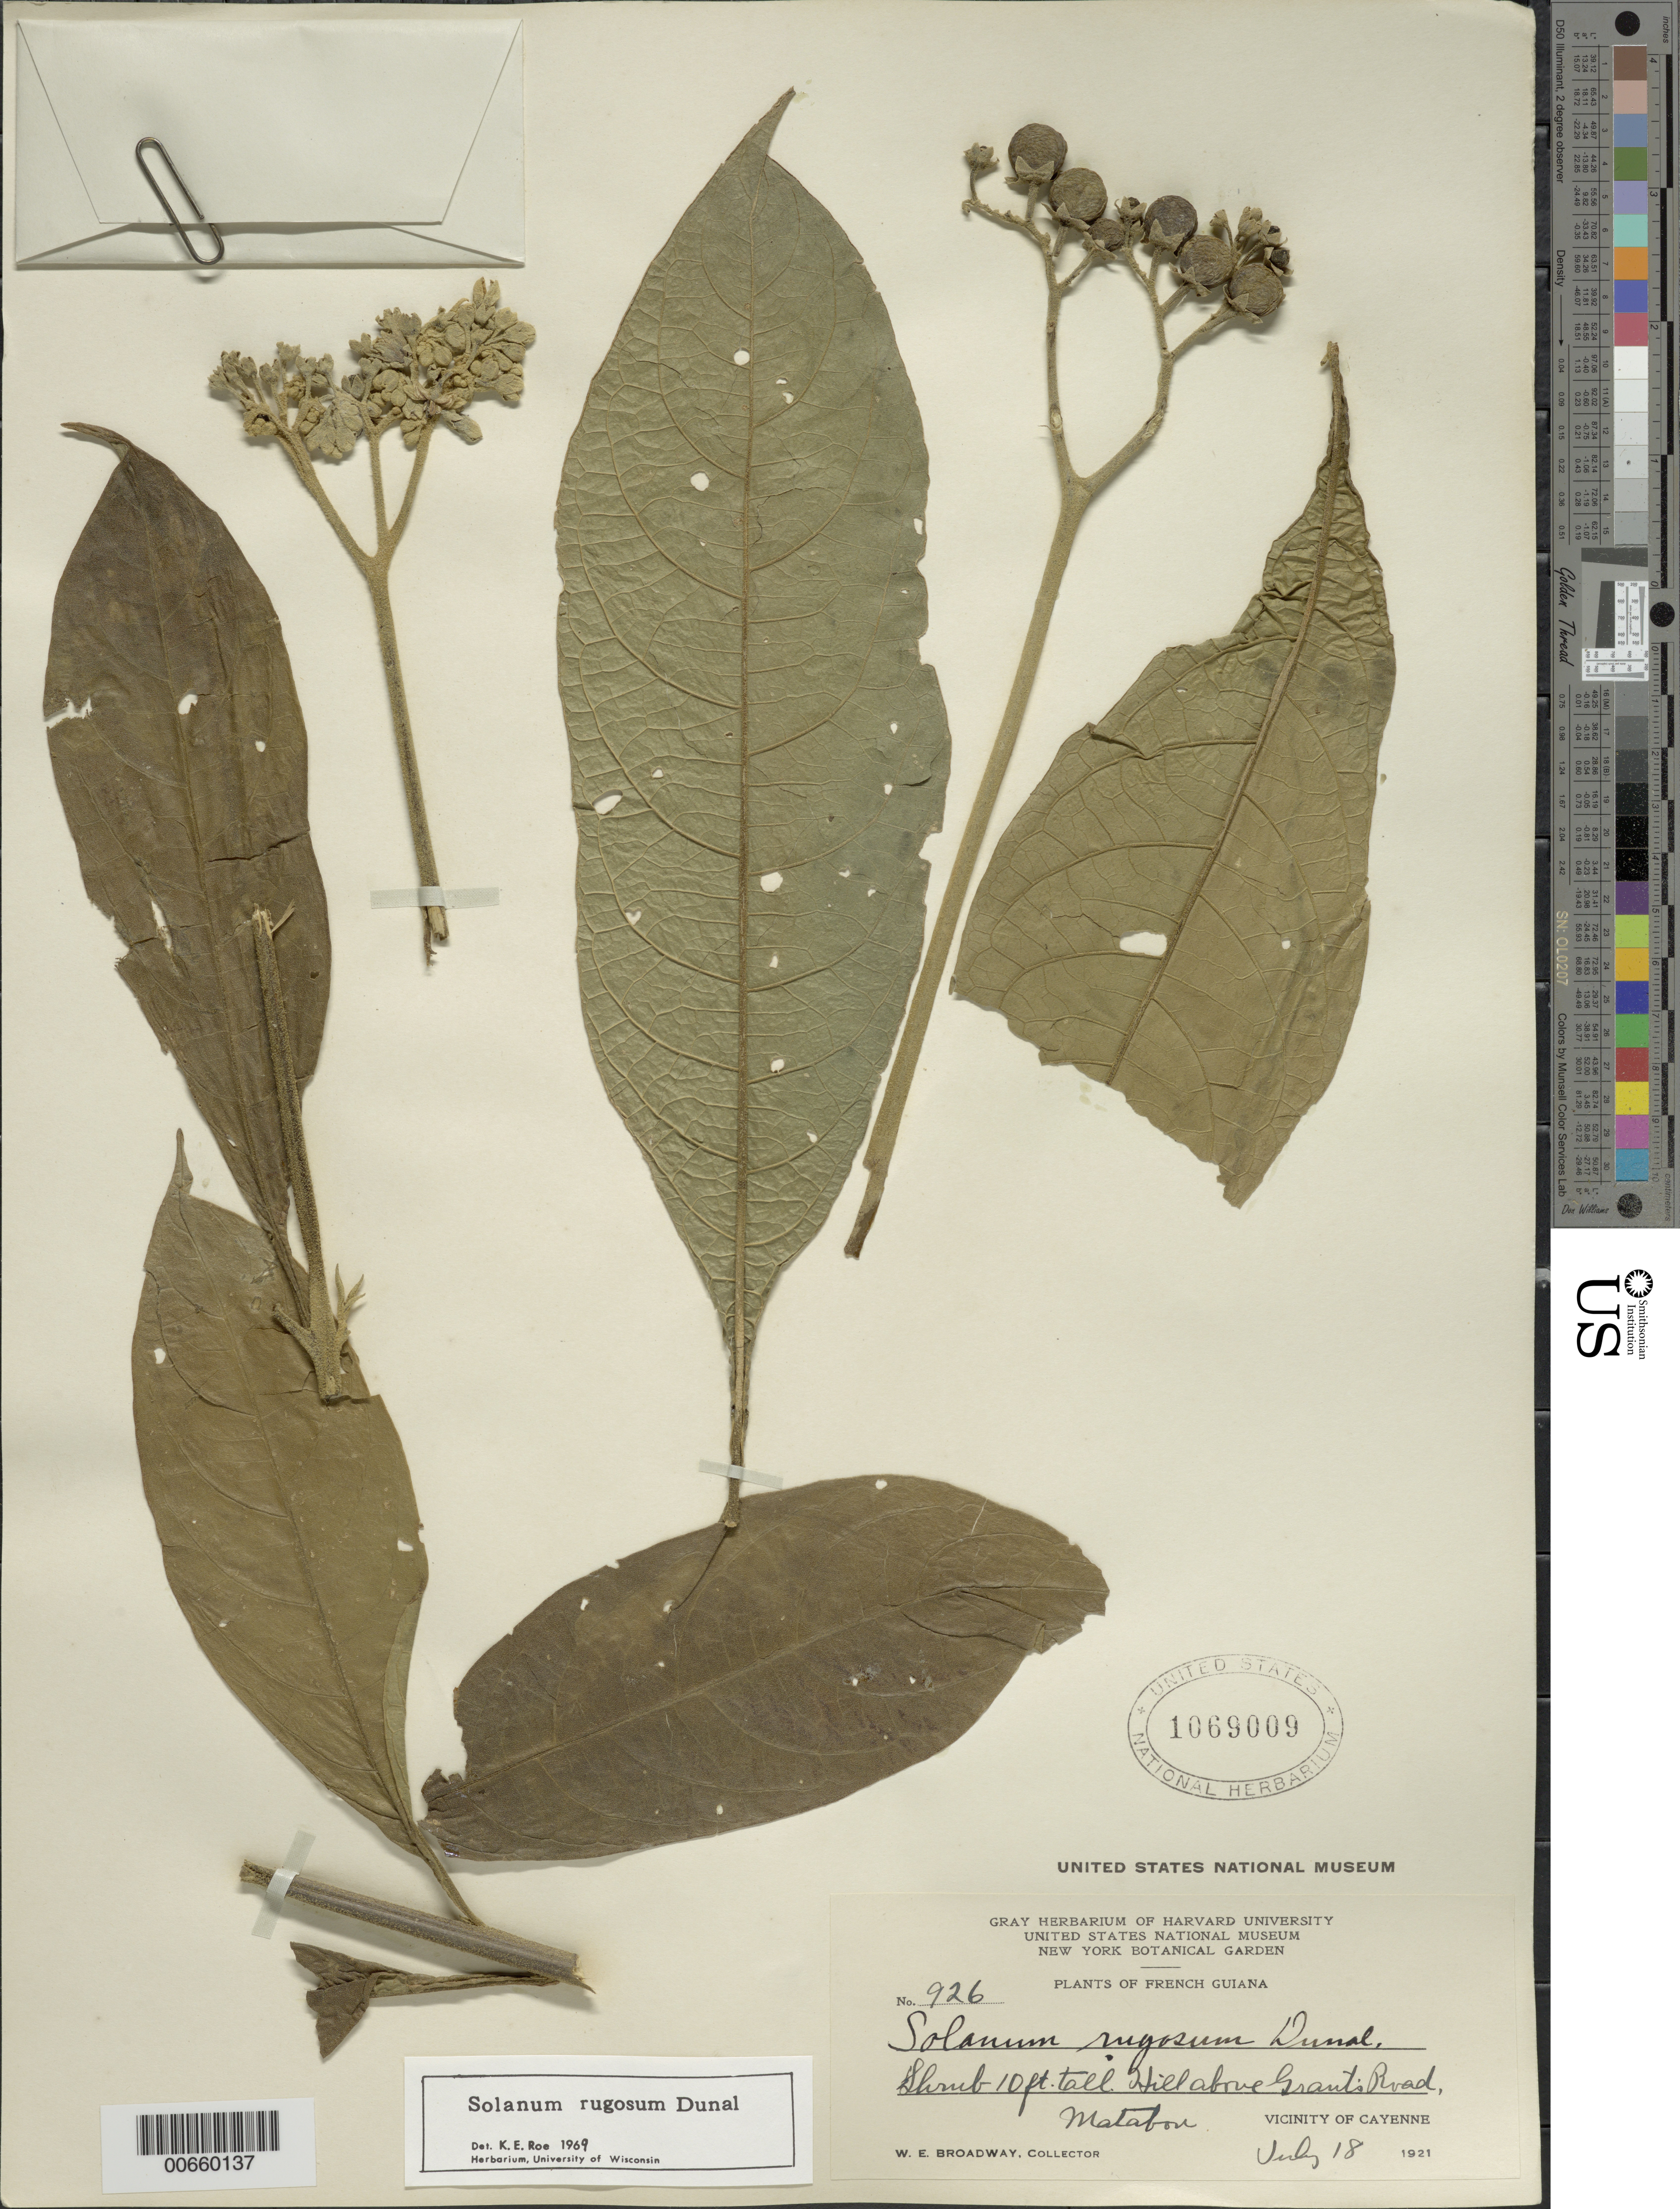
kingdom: Plantae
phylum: Tracheophyta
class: Magnoliopsida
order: Solanales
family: Solanaceae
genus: Solanum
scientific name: Solanum rugosum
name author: Dunal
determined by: Roe, K. E.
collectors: W. E. Broadway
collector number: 926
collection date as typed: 7 Jul 1921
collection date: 1921-07-07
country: French Guiana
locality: Cayenne, Grant's Road, Matabon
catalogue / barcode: US 1069009